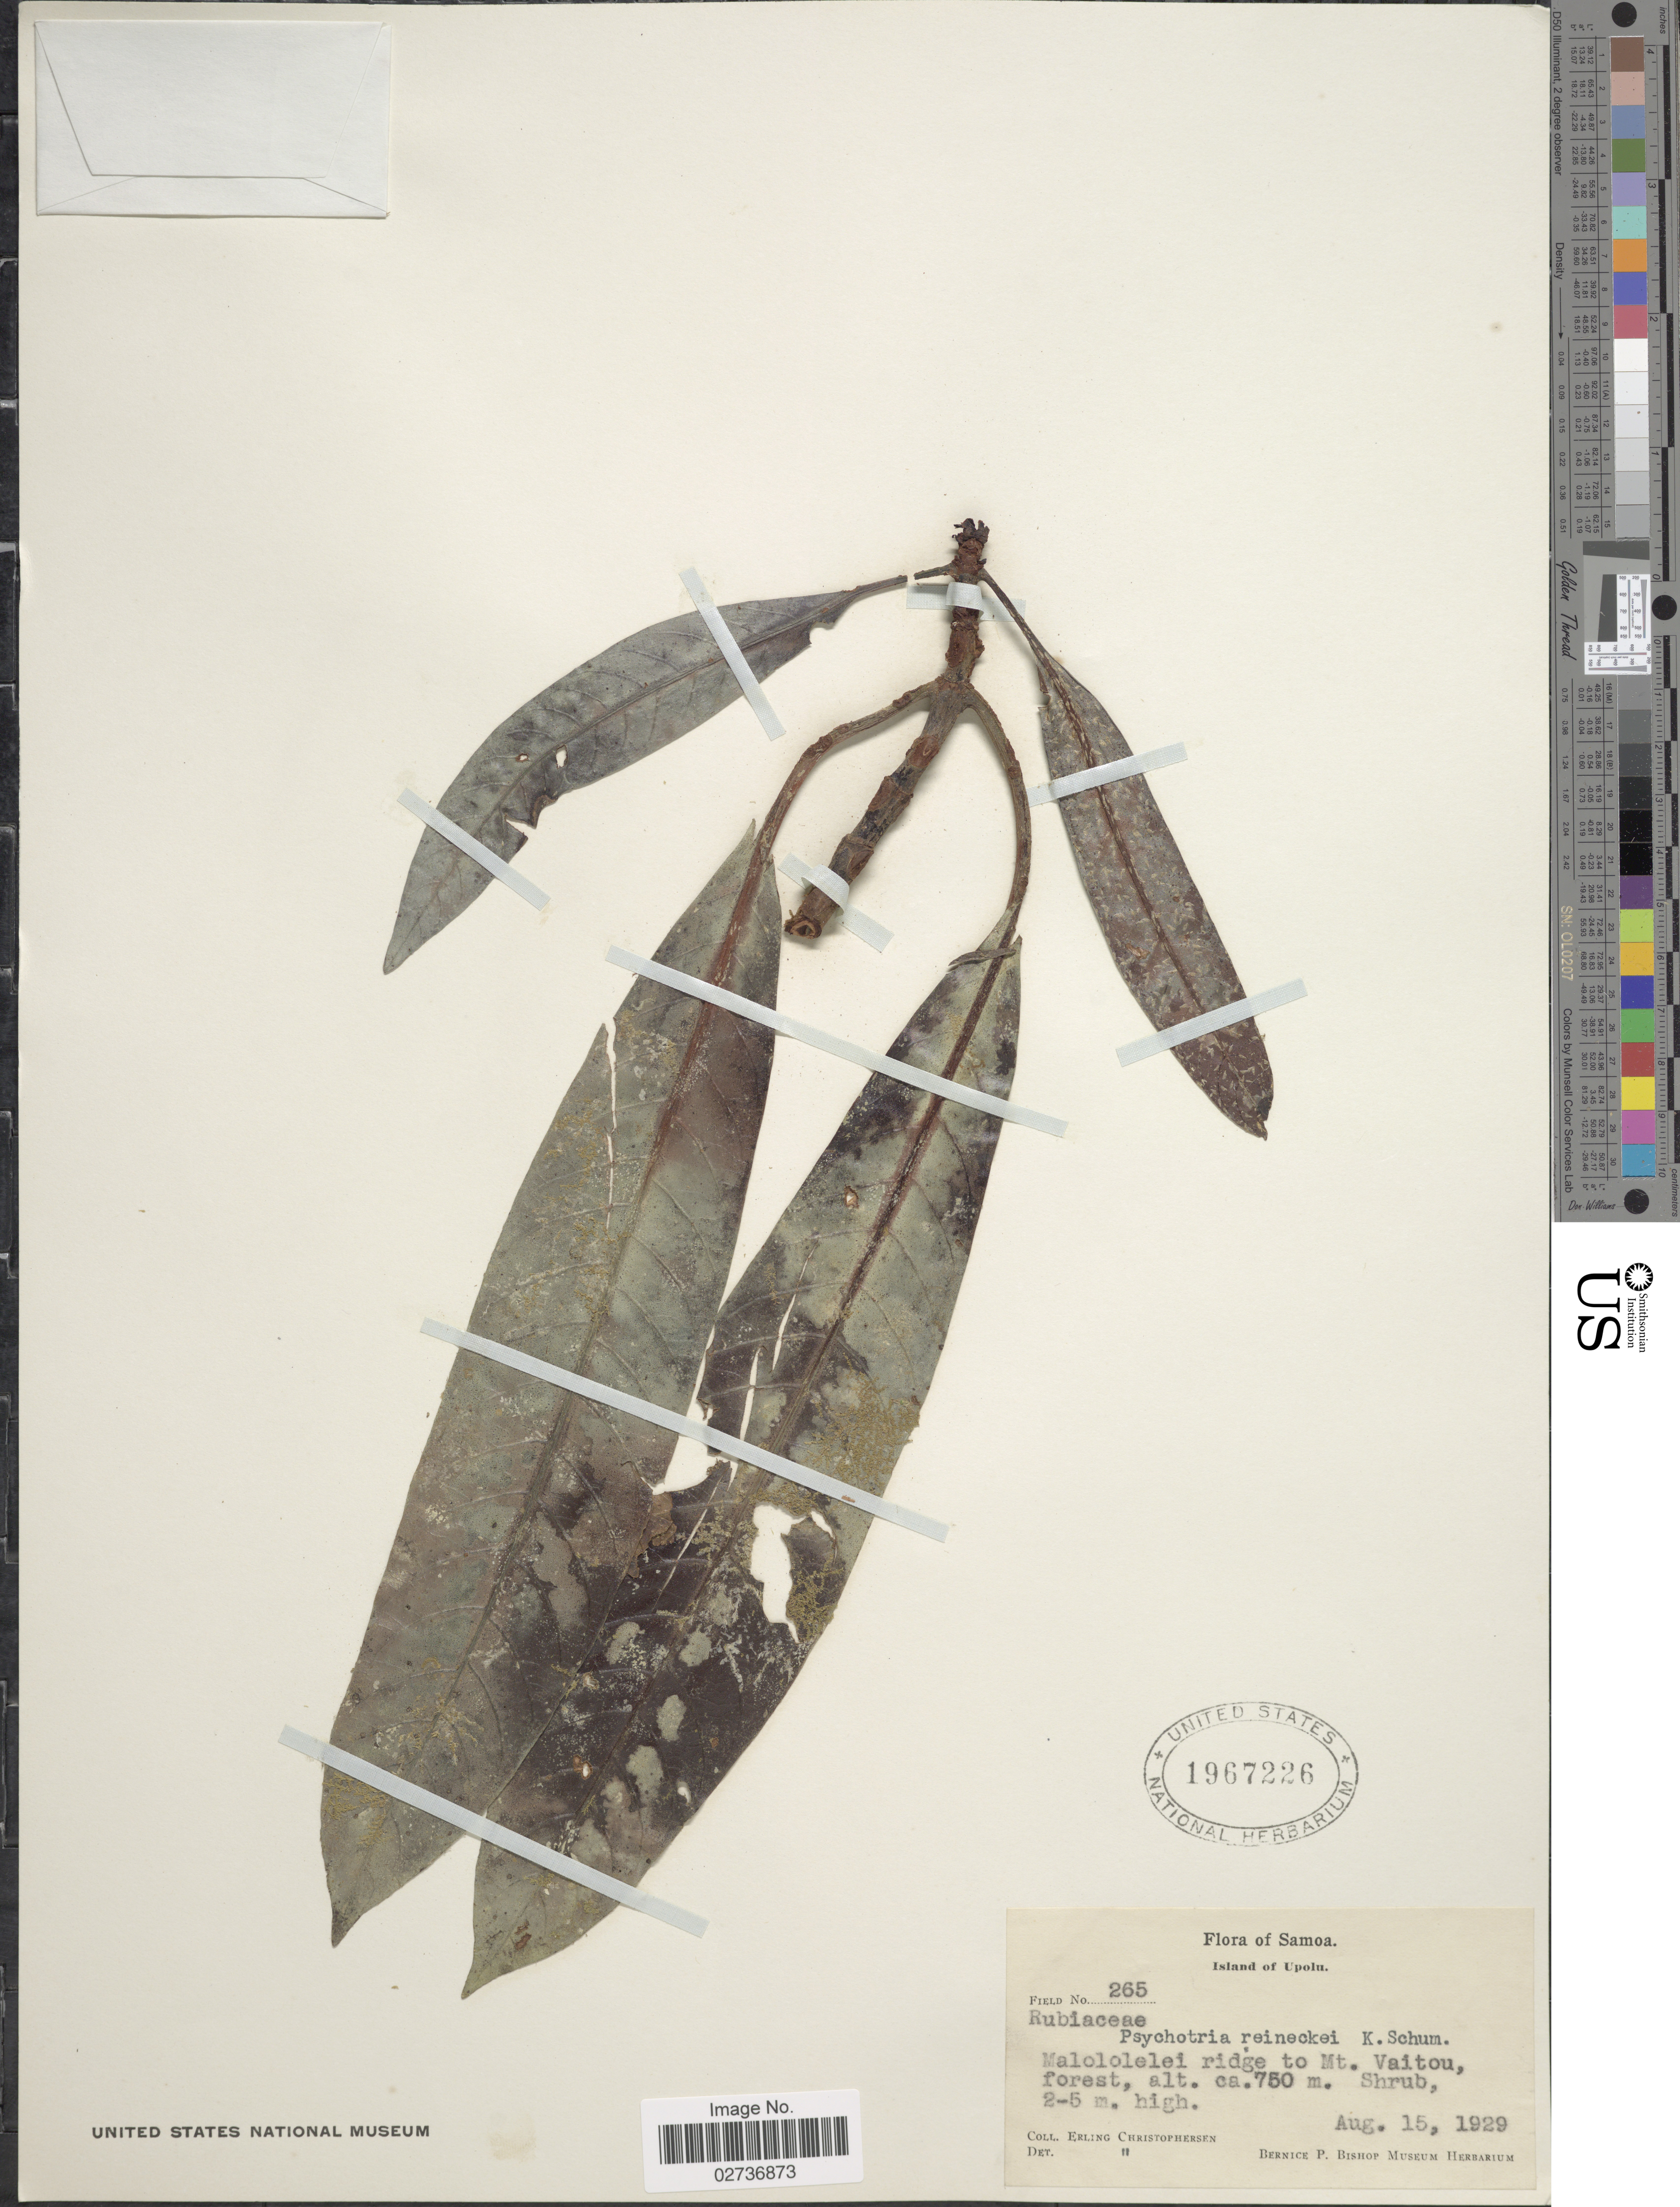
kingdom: Plantae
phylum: Tracheophyta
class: Magnoliopsida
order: Gentianales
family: Rubiaceae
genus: Psychotria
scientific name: Psychotria reineckei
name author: K. Schum.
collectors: E. Christophersen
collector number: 265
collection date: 1929-08-15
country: Samoa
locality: Samoa. Island of Upolu. Malololelei ridge to Vaitou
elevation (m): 750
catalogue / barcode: US 1967226